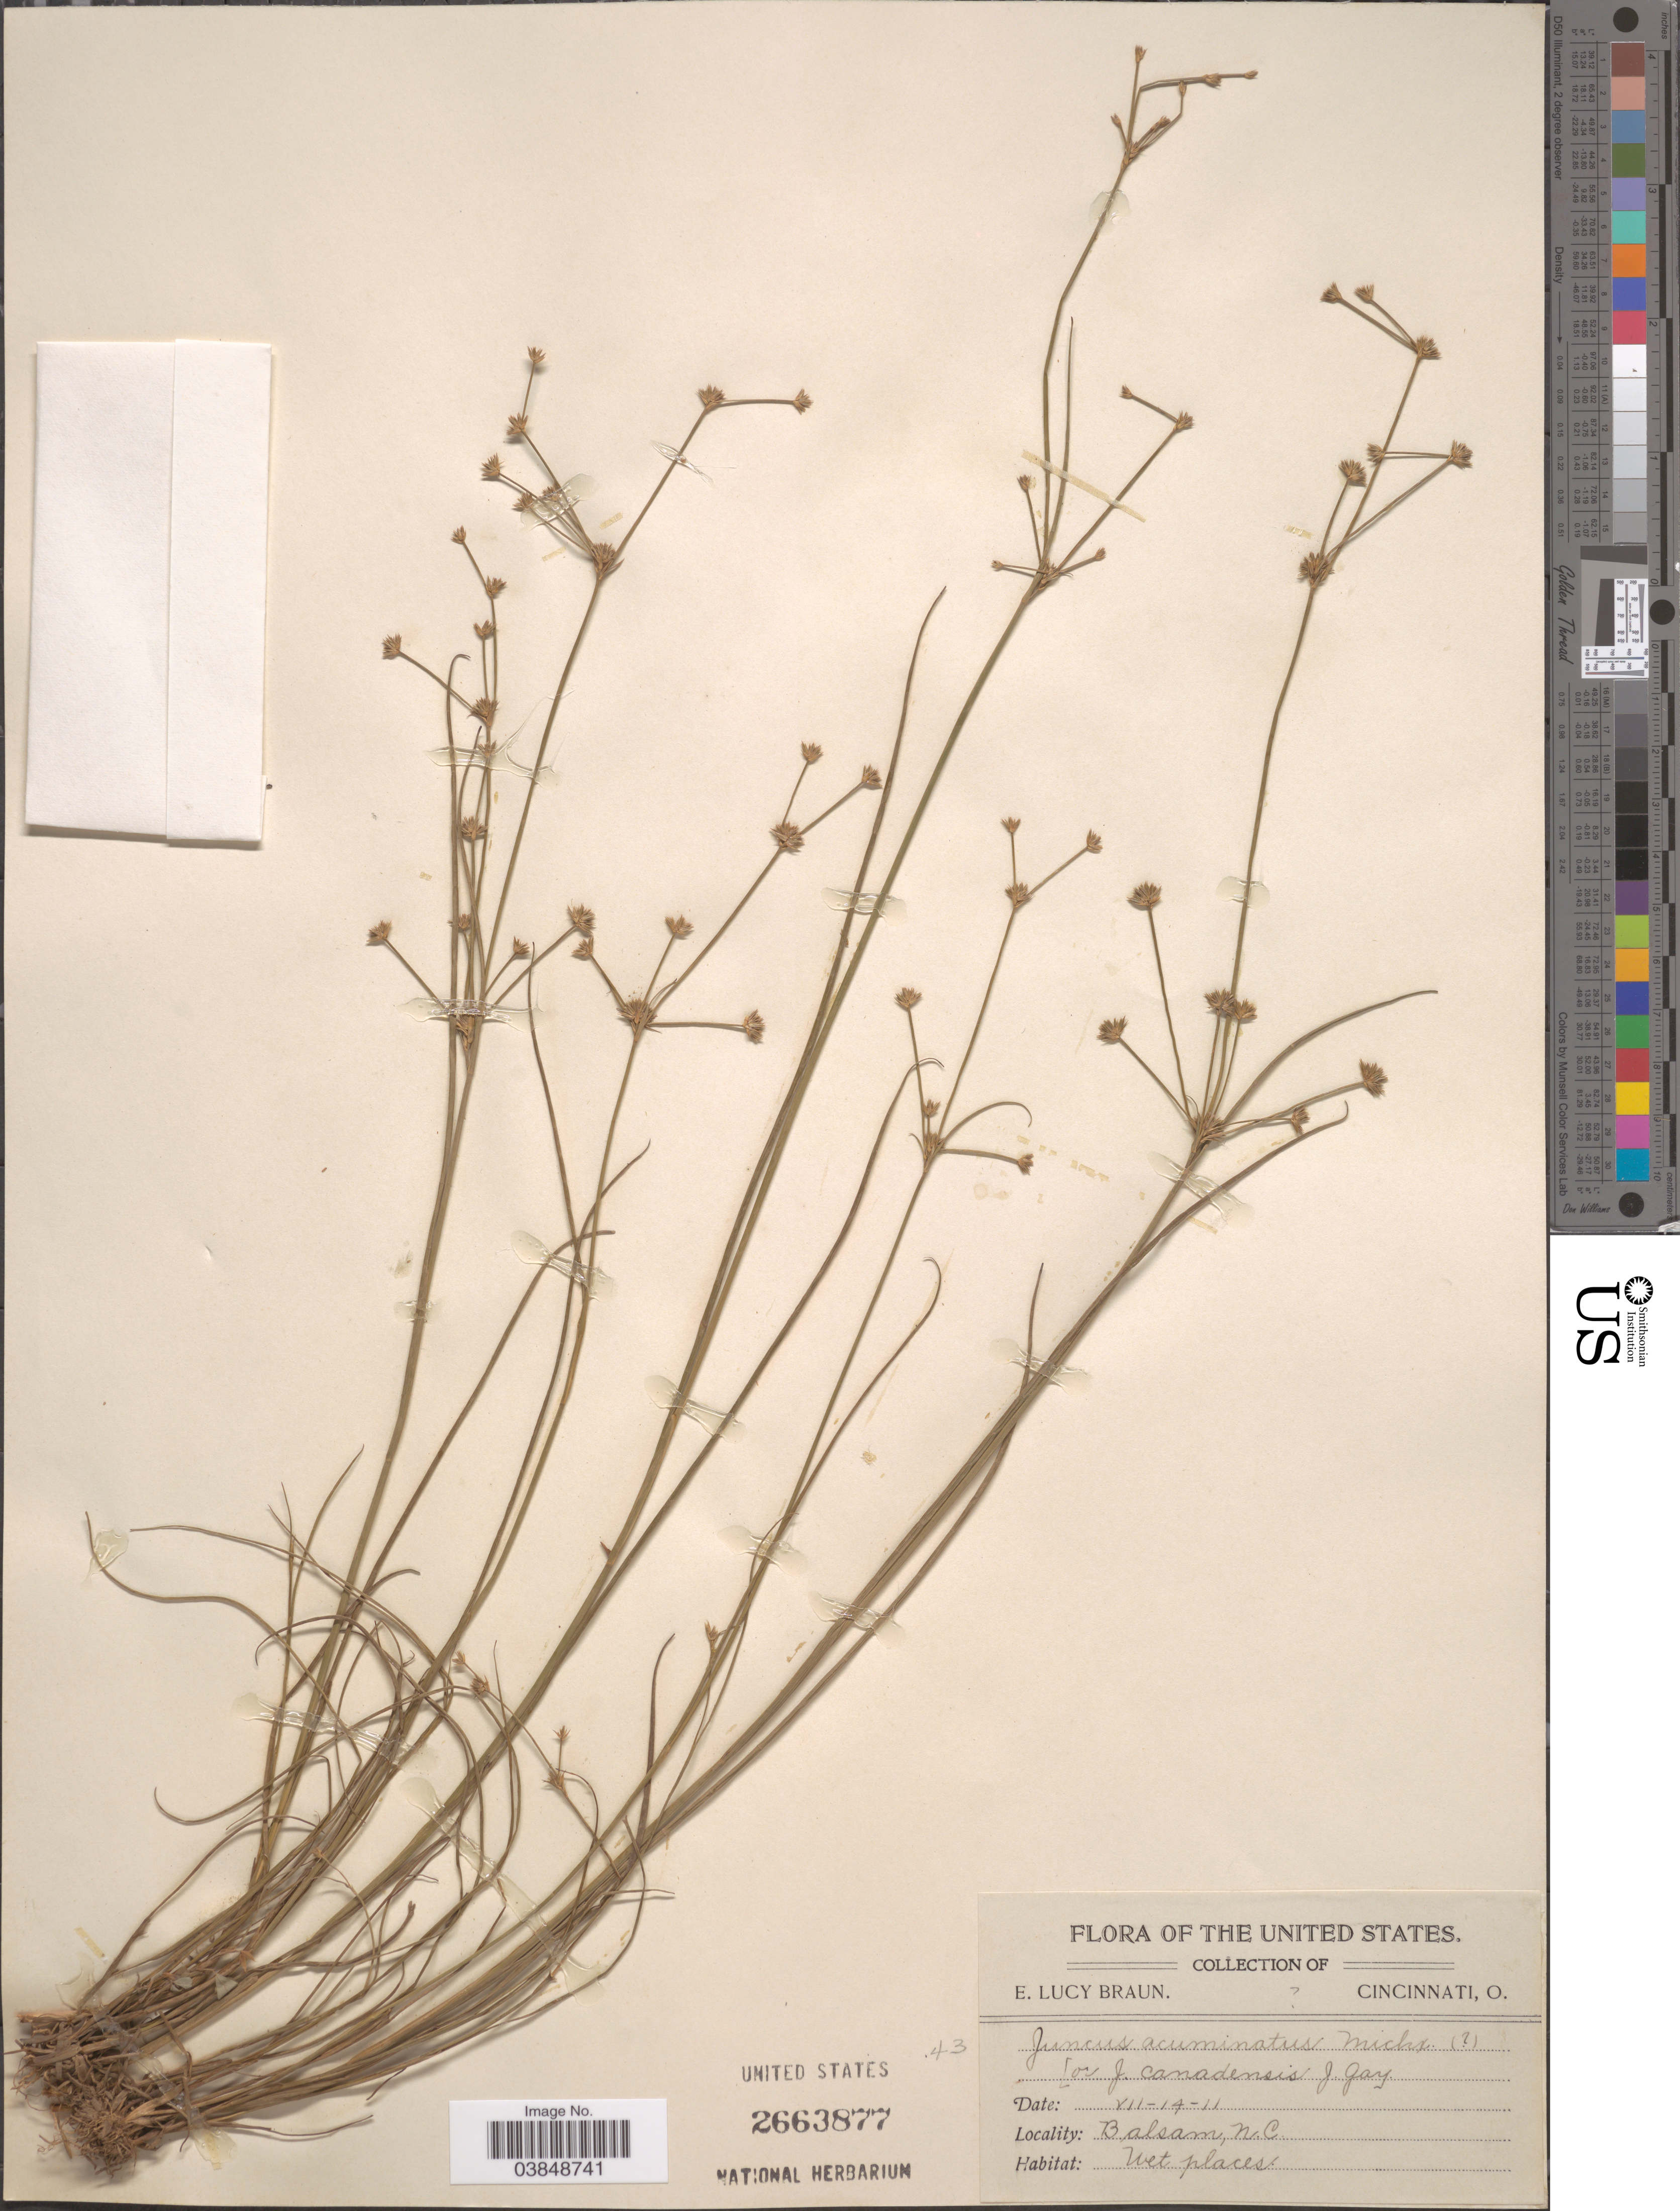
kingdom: Plantae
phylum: Tracheophyta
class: Liliopsida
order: Poales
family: Juncaceae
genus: Juncus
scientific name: Juncus acuminatus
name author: Michx.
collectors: E. L. Braun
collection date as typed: Transcribed d/m/y: 14/7/11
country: United States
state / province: North Carolina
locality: Balsam.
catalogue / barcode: US 2663877